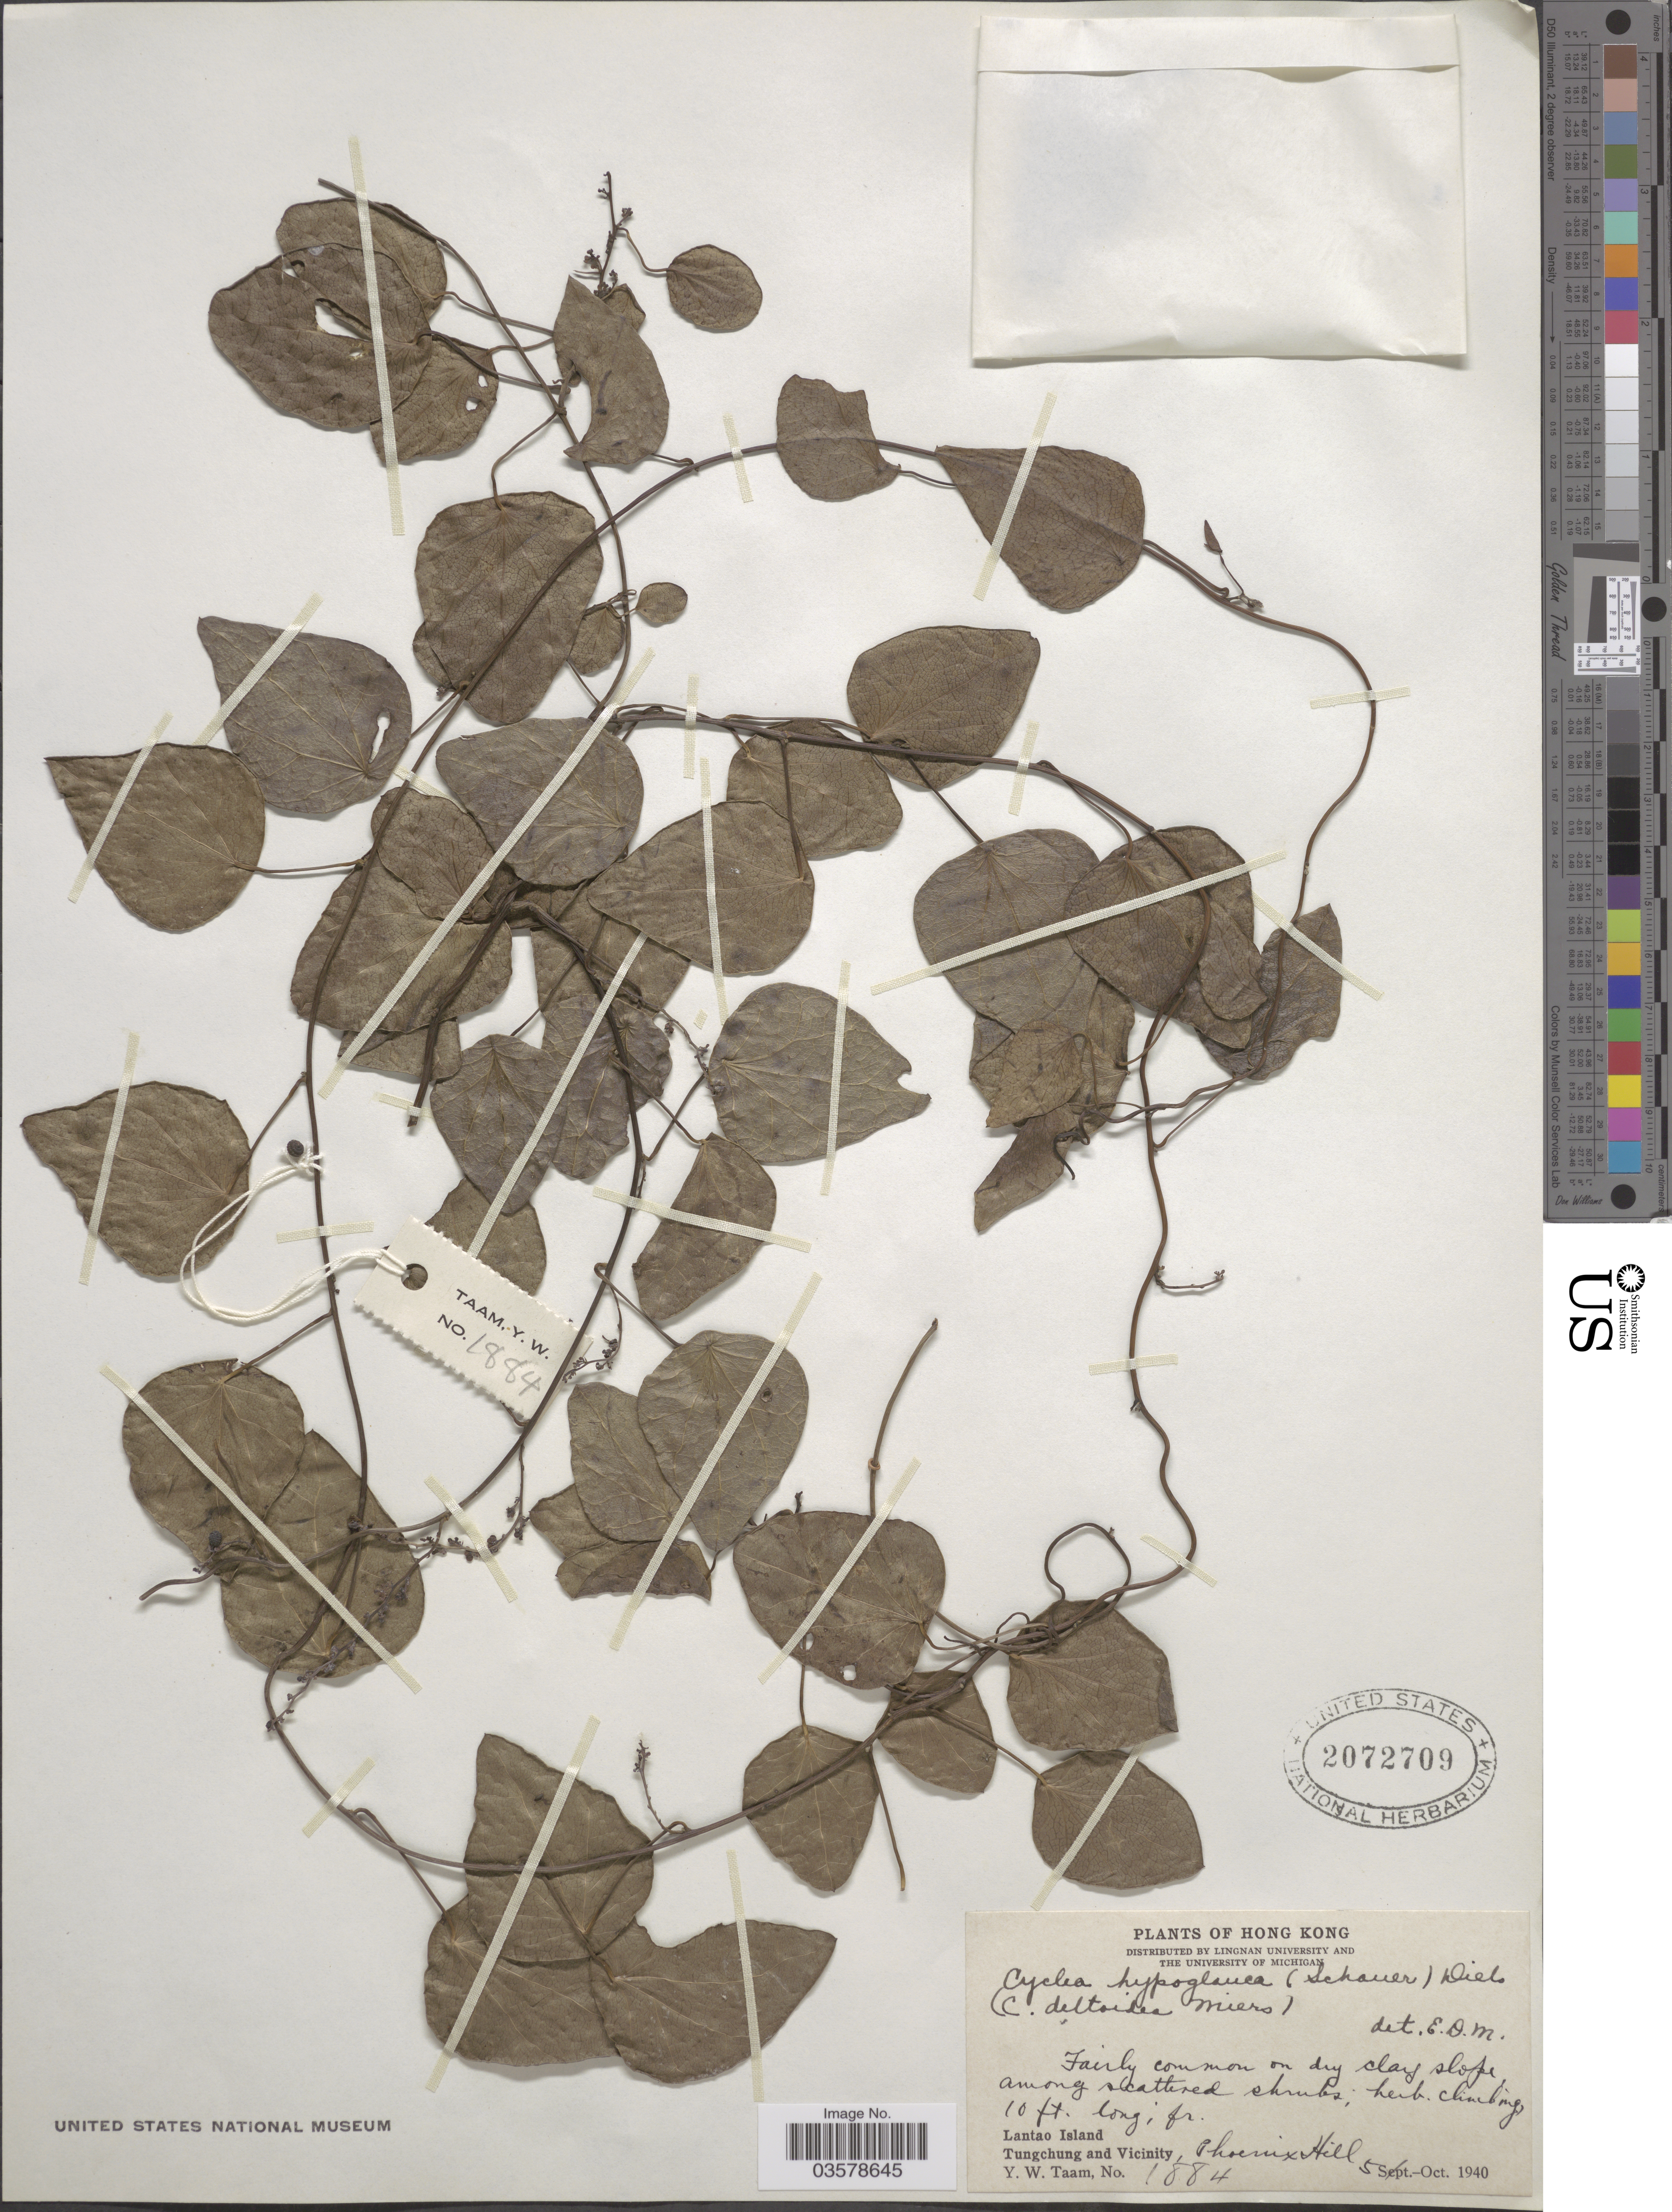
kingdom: Plantae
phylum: Tracheophyta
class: Magnoliopsida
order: Ranunculales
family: Menispermaceae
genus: Cyclea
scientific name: Cyclea hypoglauca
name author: (Schauer) Diels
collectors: Y. W. Taam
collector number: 1884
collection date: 1940-10-05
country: China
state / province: Hong Kong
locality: Lantao Island. Tungchung and Vicinity, Phoenix Hill.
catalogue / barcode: US 2072709